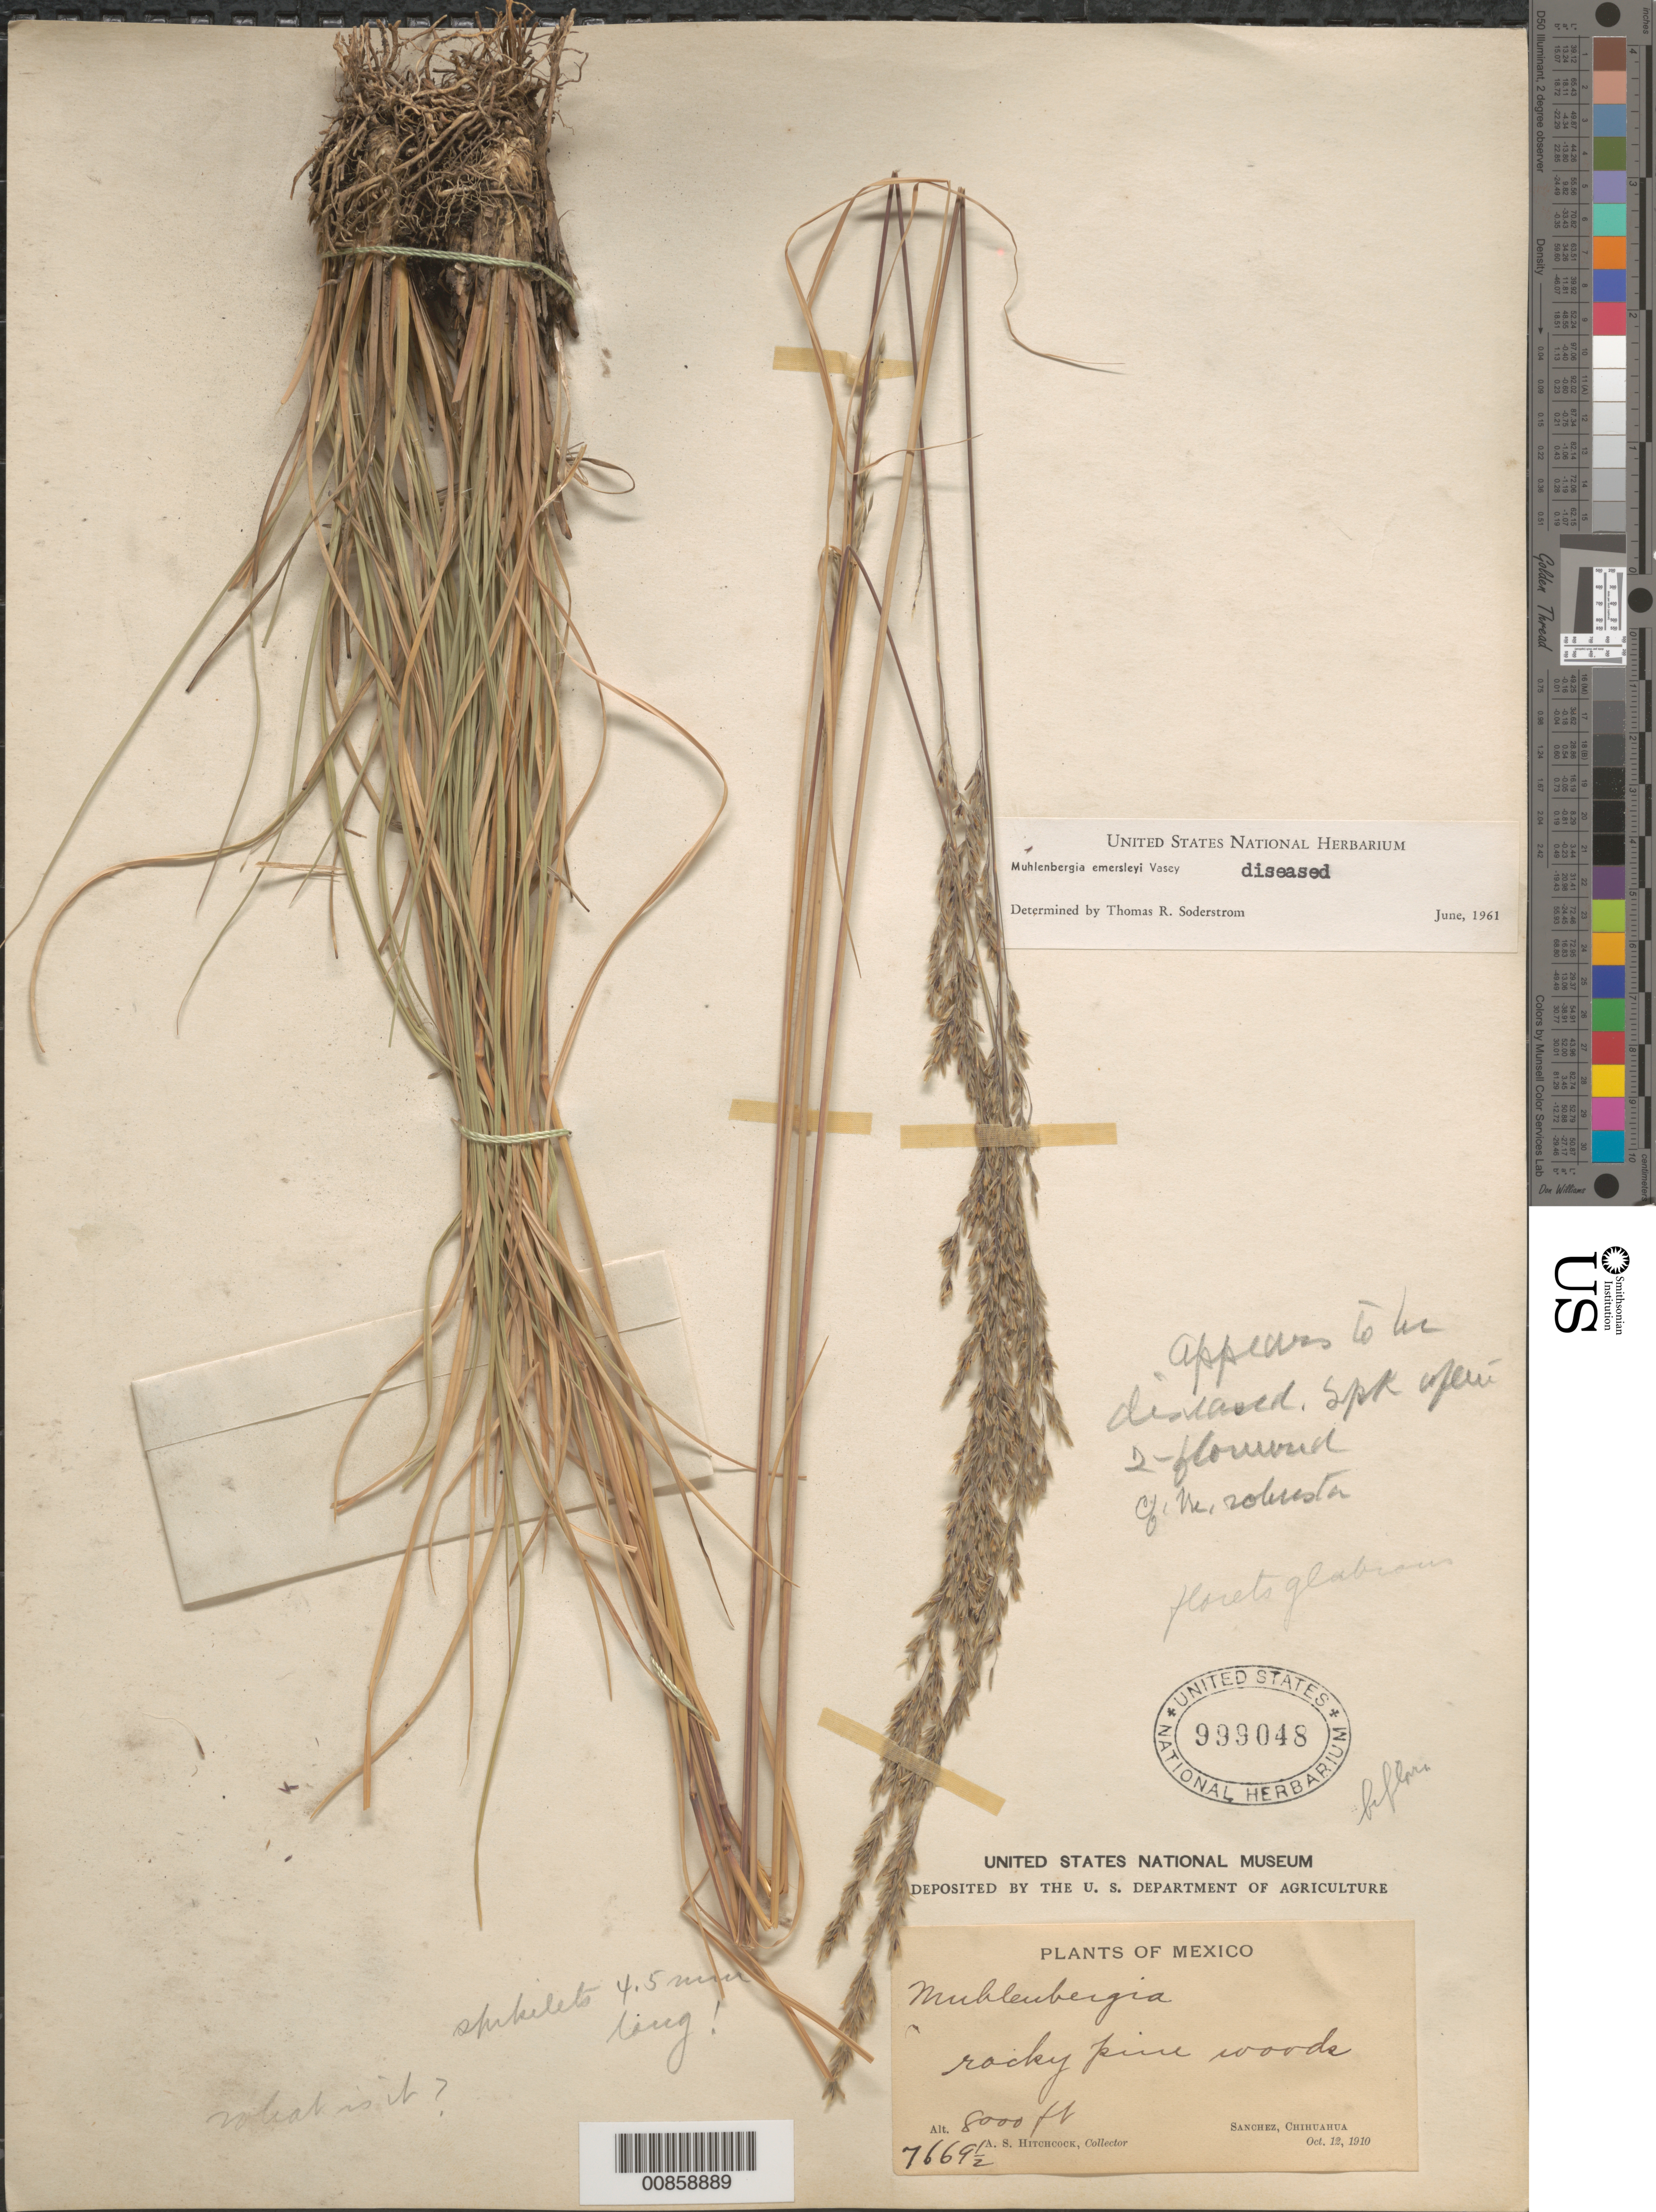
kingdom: Plantae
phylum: Tracheophyta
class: Liliopsida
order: Poales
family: Poaceae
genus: Muhlenbergia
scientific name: Muhlenbergia emersleyi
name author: Vasey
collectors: A. S. Hitchcock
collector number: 7669½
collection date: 1910-10-12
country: Mexico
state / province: Chihuahua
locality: Sanchez.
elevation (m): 2438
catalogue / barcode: US 999048